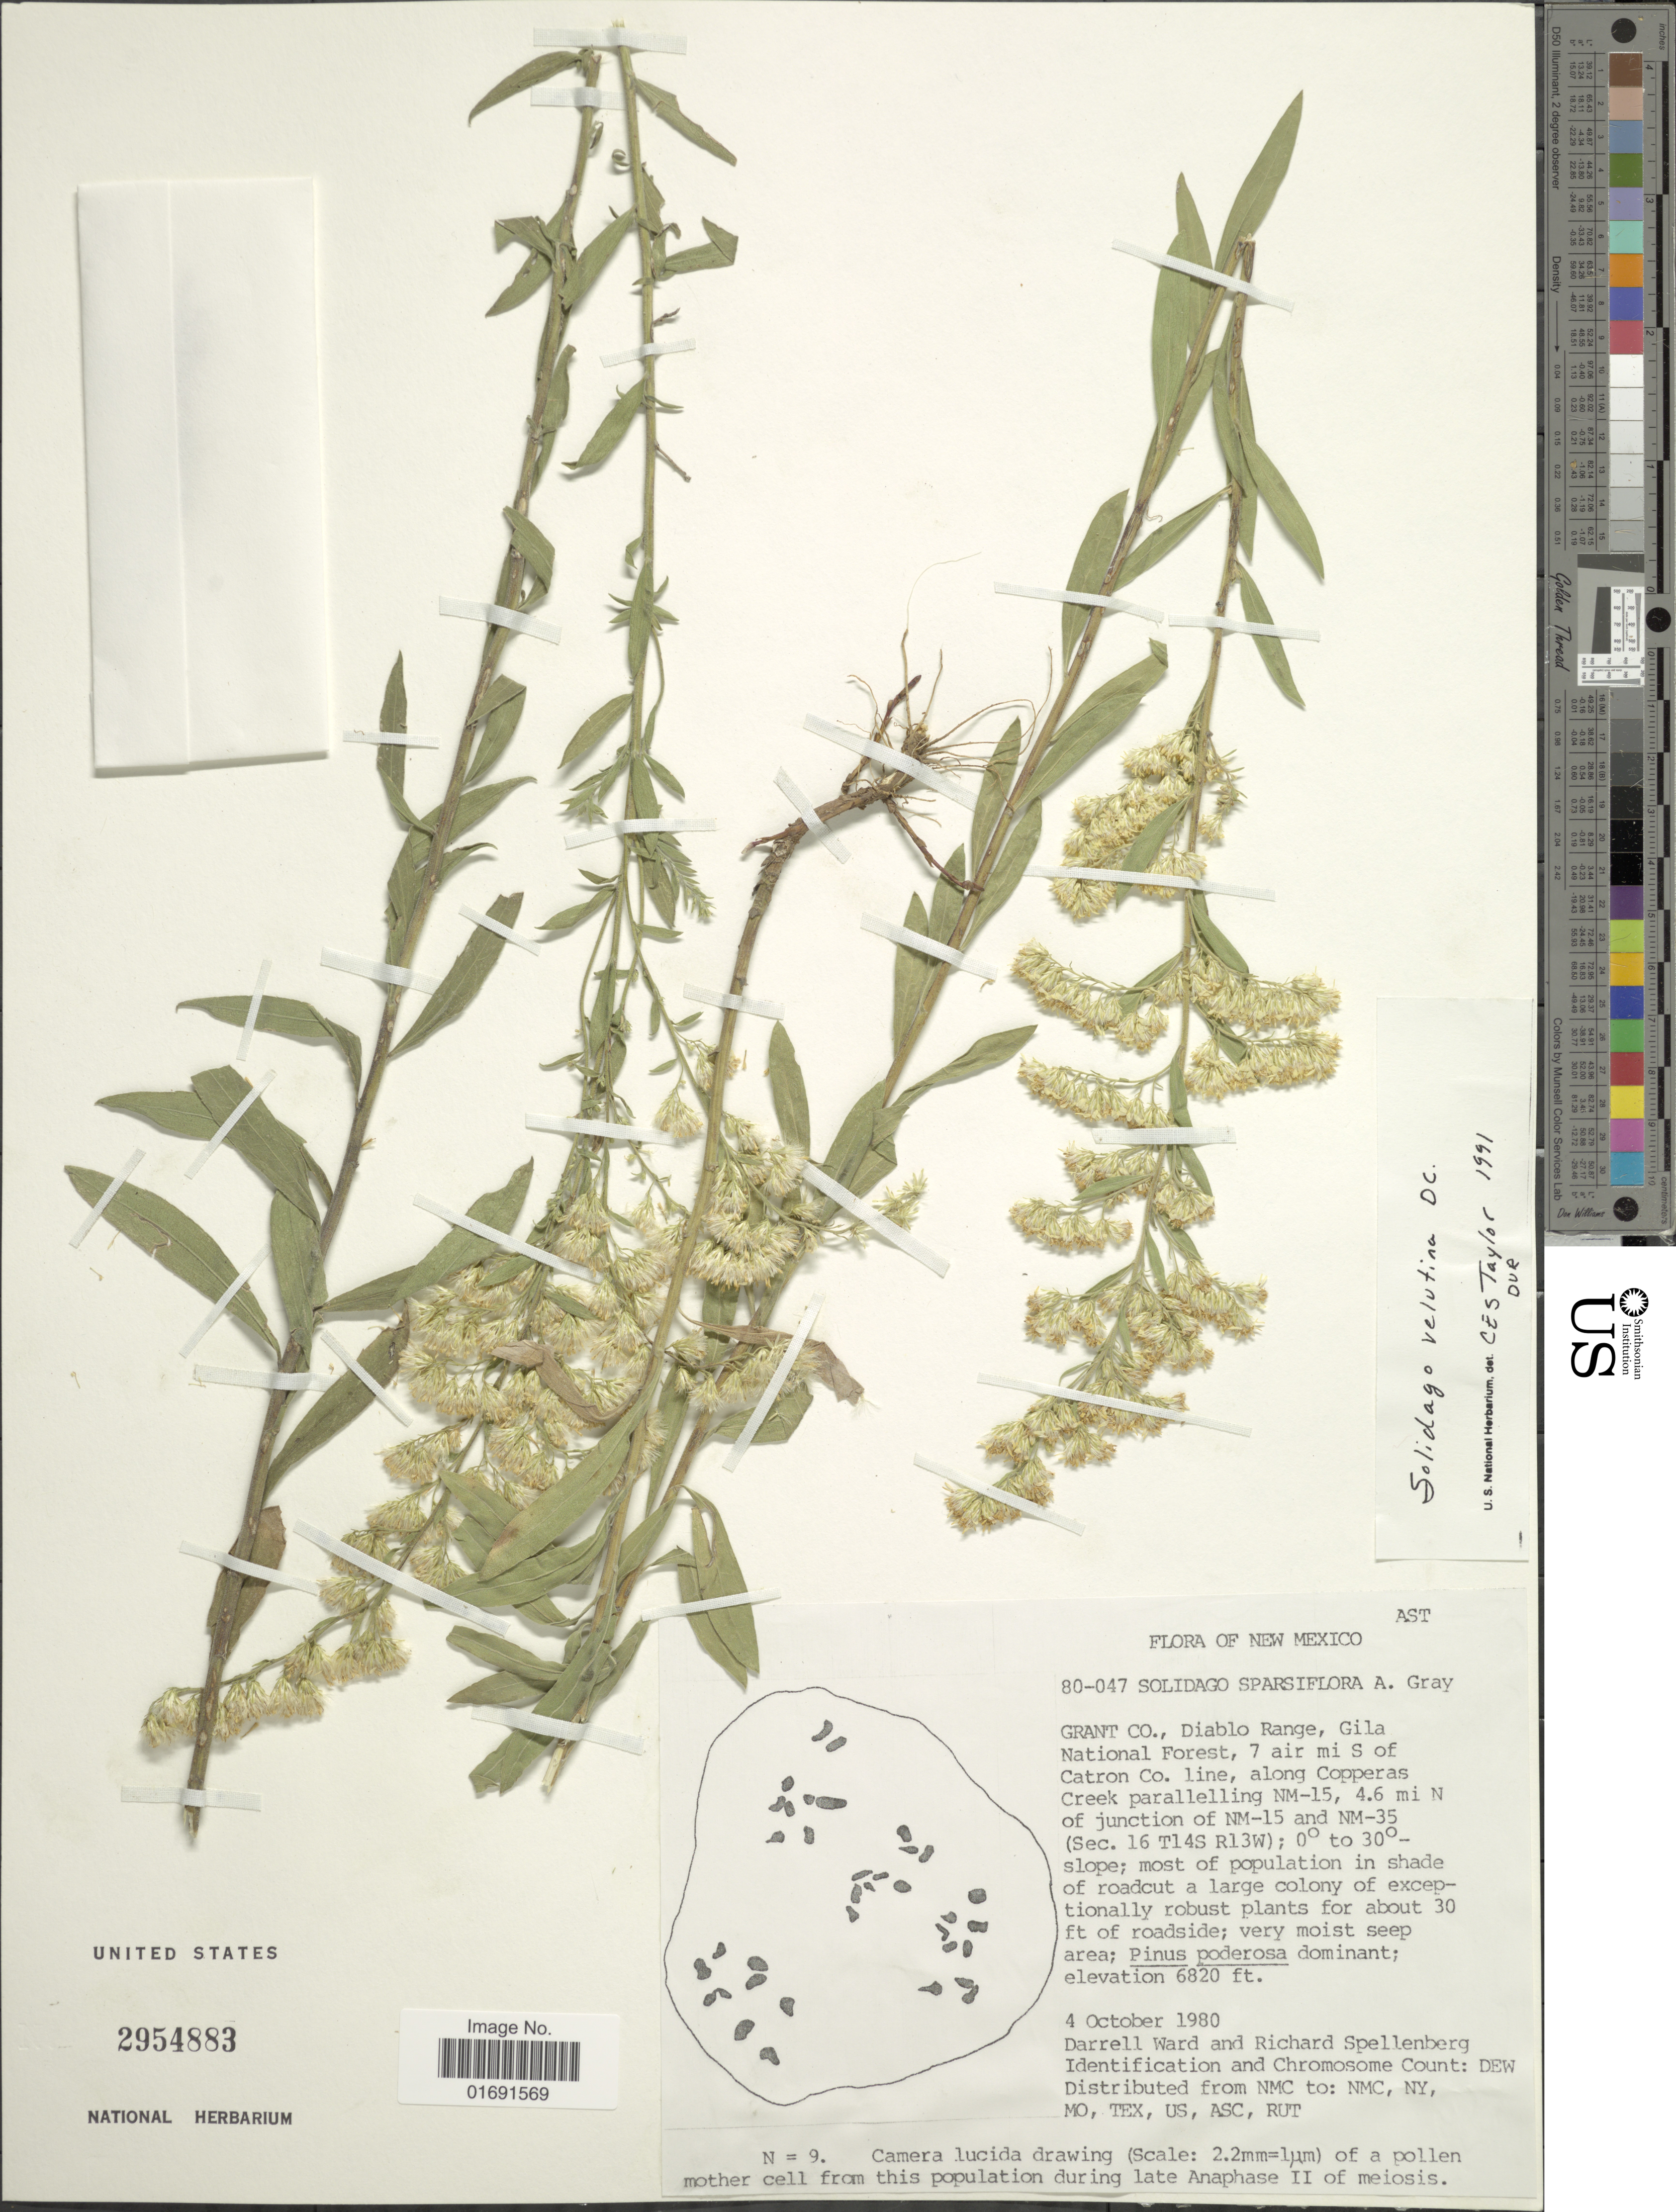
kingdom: Plantae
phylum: Tracheophyta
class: Magnoliopsida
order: Asterales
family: Asteraceae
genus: Solidago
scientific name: Solidago velutina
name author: DC.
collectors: D. Ward & R. Spellenberg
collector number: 80-047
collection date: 1980-10-04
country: United States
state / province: New Mexico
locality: Grant Co., Diablo Range, Gila National Forest, 7 air mi S of Catron Co. line, along Copperas Creek parallelling NM-15, 4.6 mi N of junction of NM-15 and NM-35 (Sec. 16 T14S R13W)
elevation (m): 2079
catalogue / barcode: US 2954883